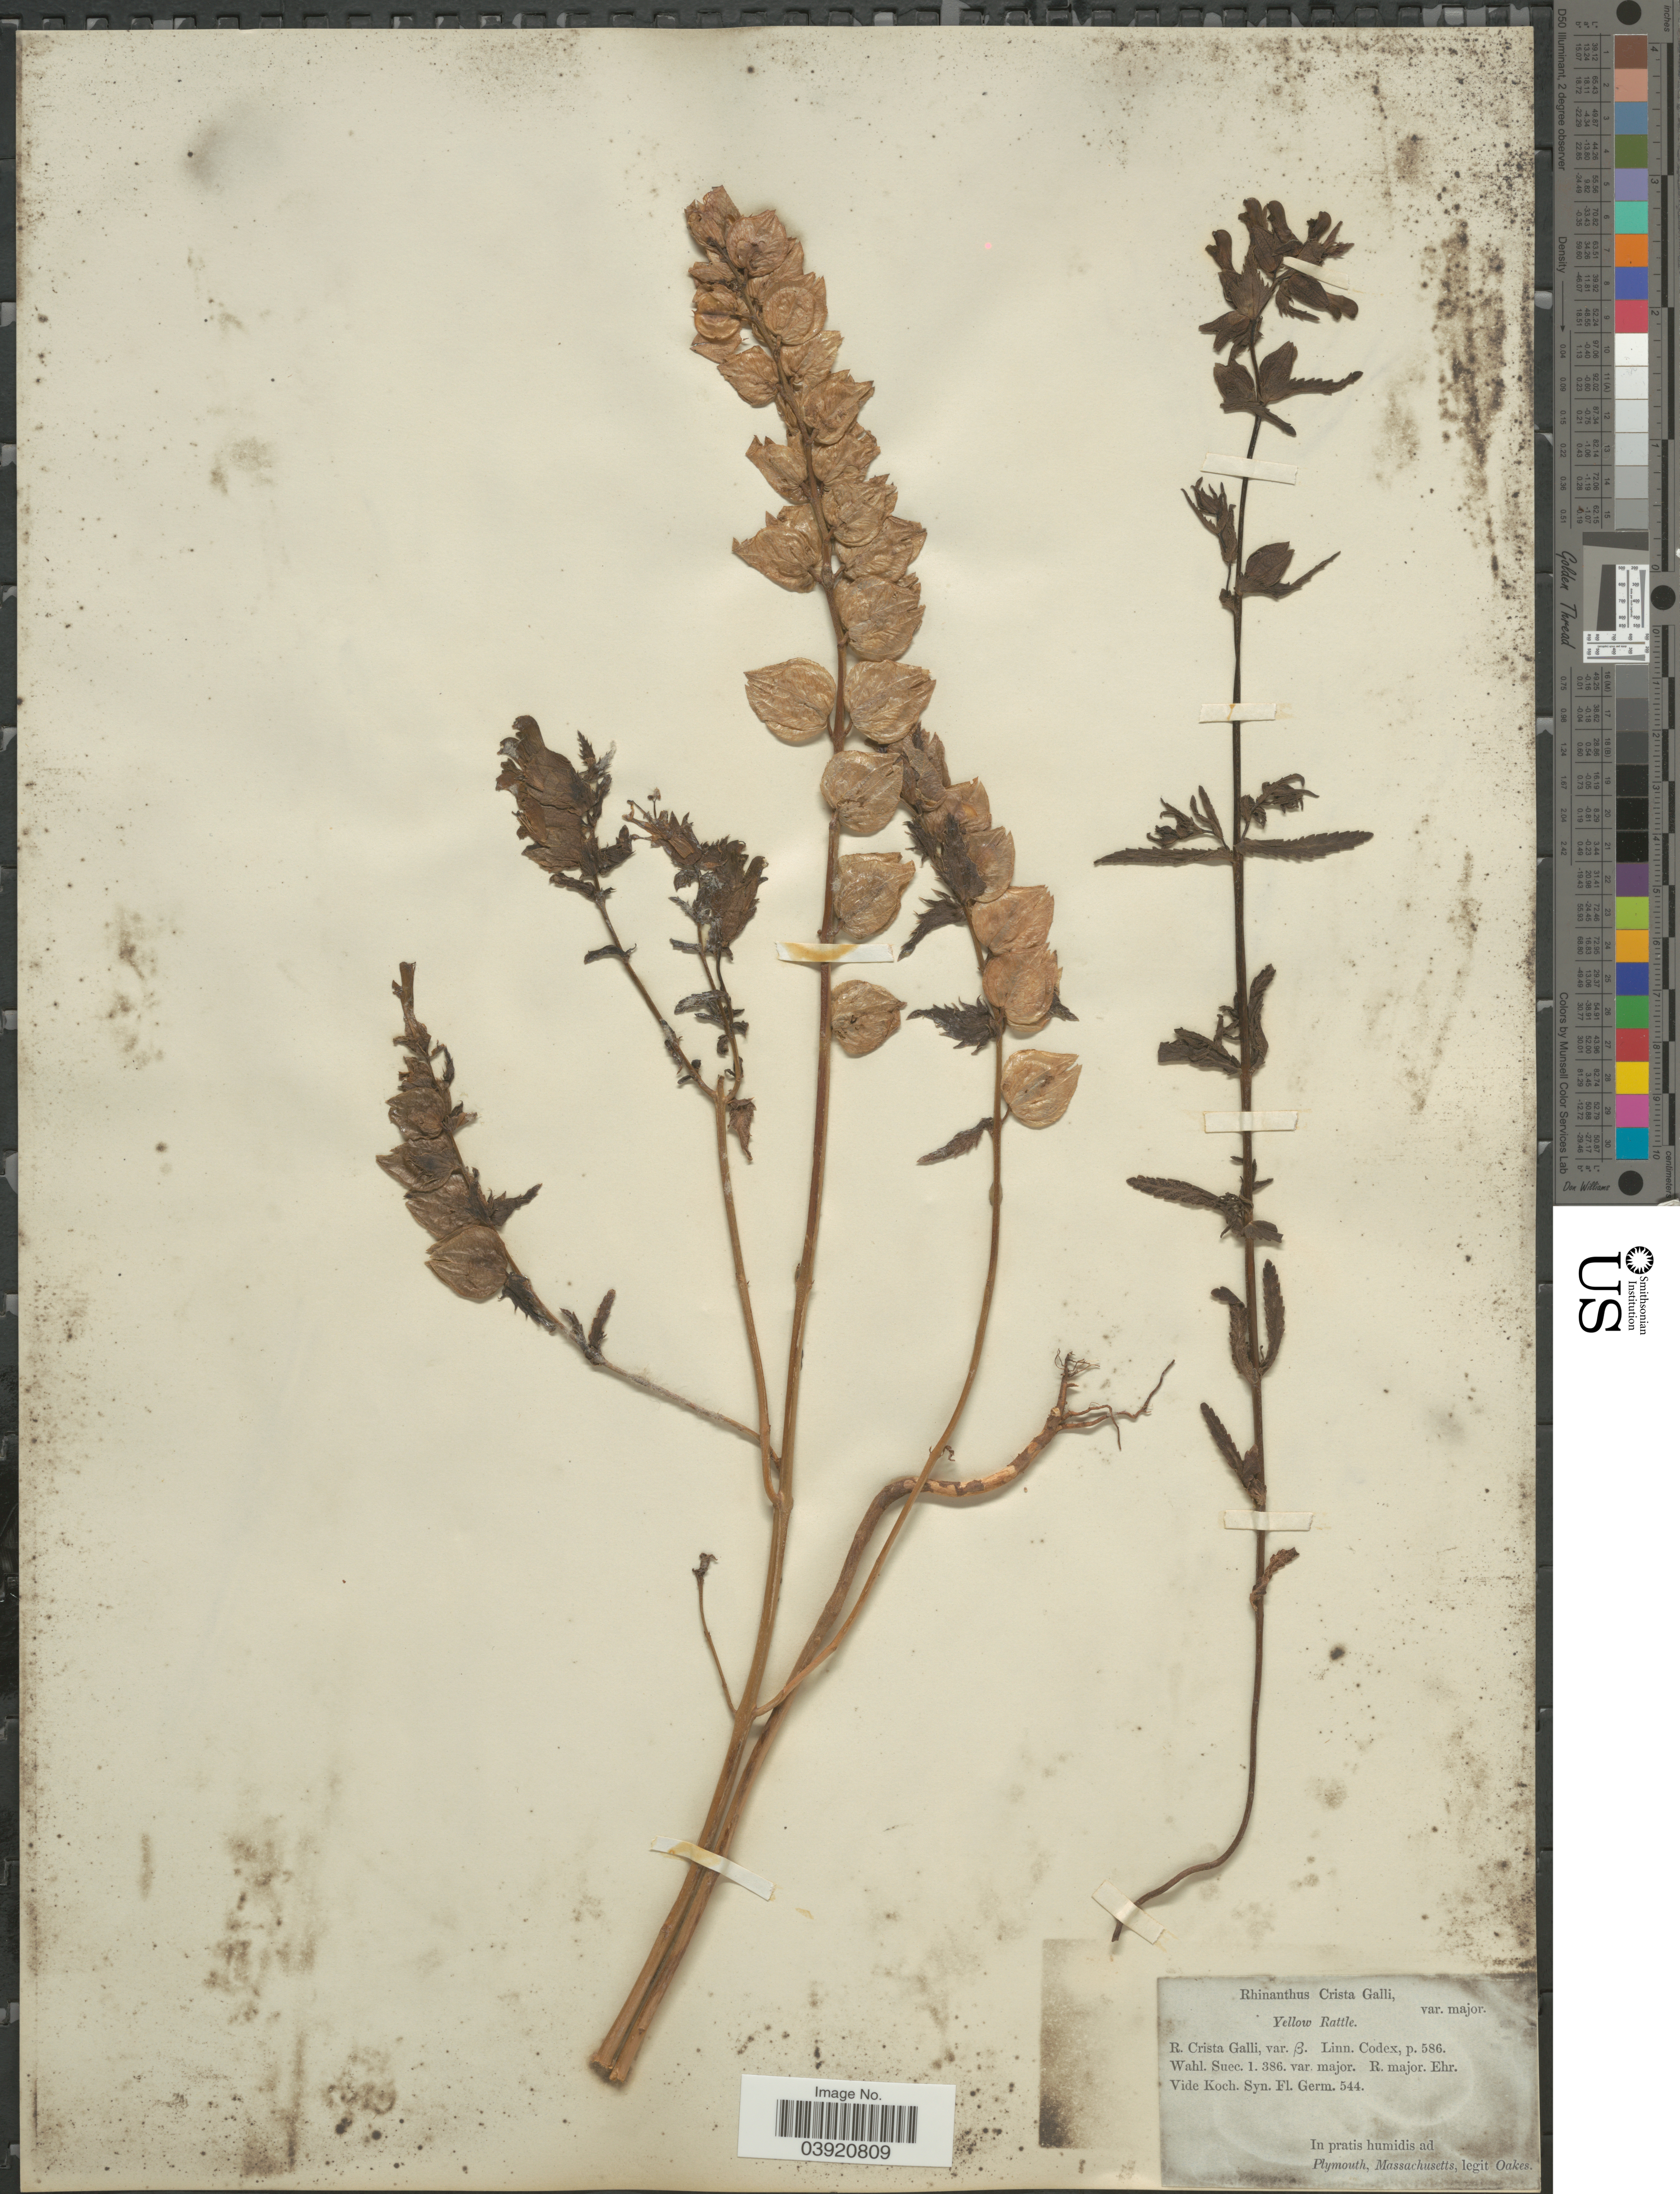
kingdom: Plantae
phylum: Tracheophyta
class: Magnoliopsida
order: Lamiales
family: Orobanchaceae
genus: Rhinanthus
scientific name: Rhinanthus crista-galli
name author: L.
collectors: -. Oakes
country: United States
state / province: Massachusetts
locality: In pratis humidis ad Plymouth.